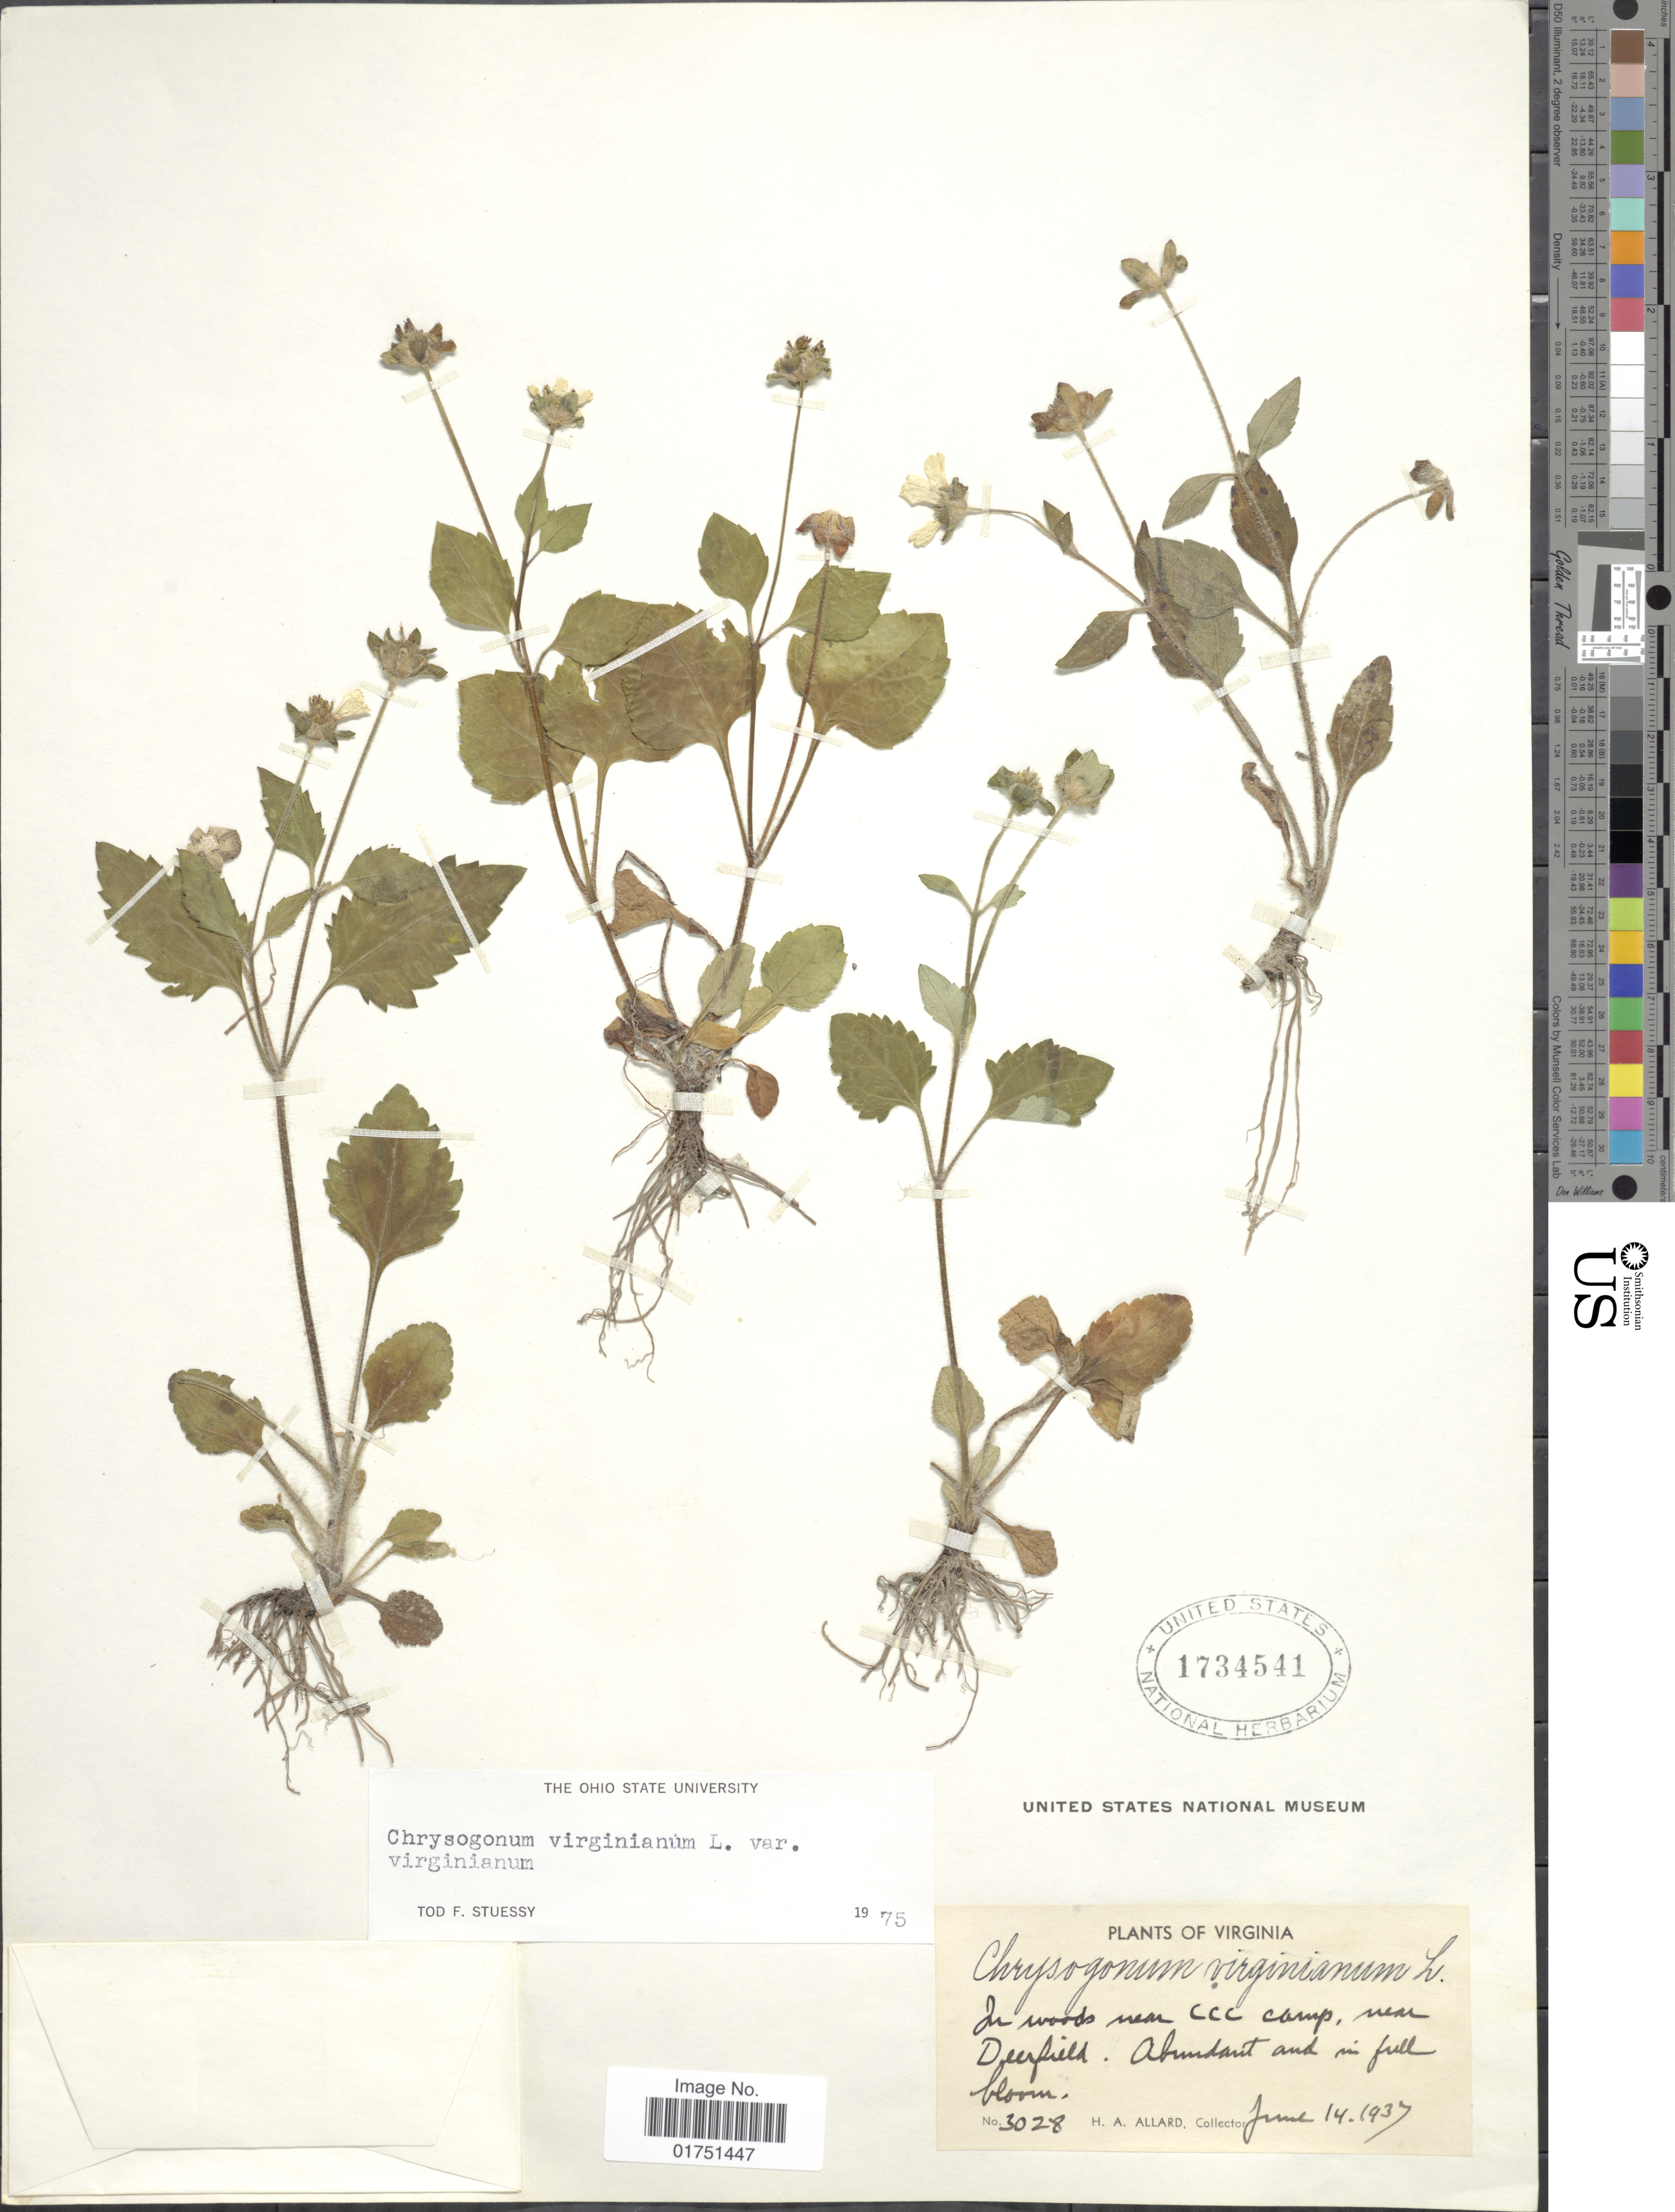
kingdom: Plantae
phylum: Tracheophyta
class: Magnoliopsida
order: Asterales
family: Asteraceae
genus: Chrysogonum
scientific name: Chrysogonum virginianum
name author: L.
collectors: H. A. Allard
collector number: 3028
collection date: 1937-06-14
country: United States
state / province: Virginia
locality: In woods near CCC camp, near Deerfield.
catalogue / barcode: US 1734541